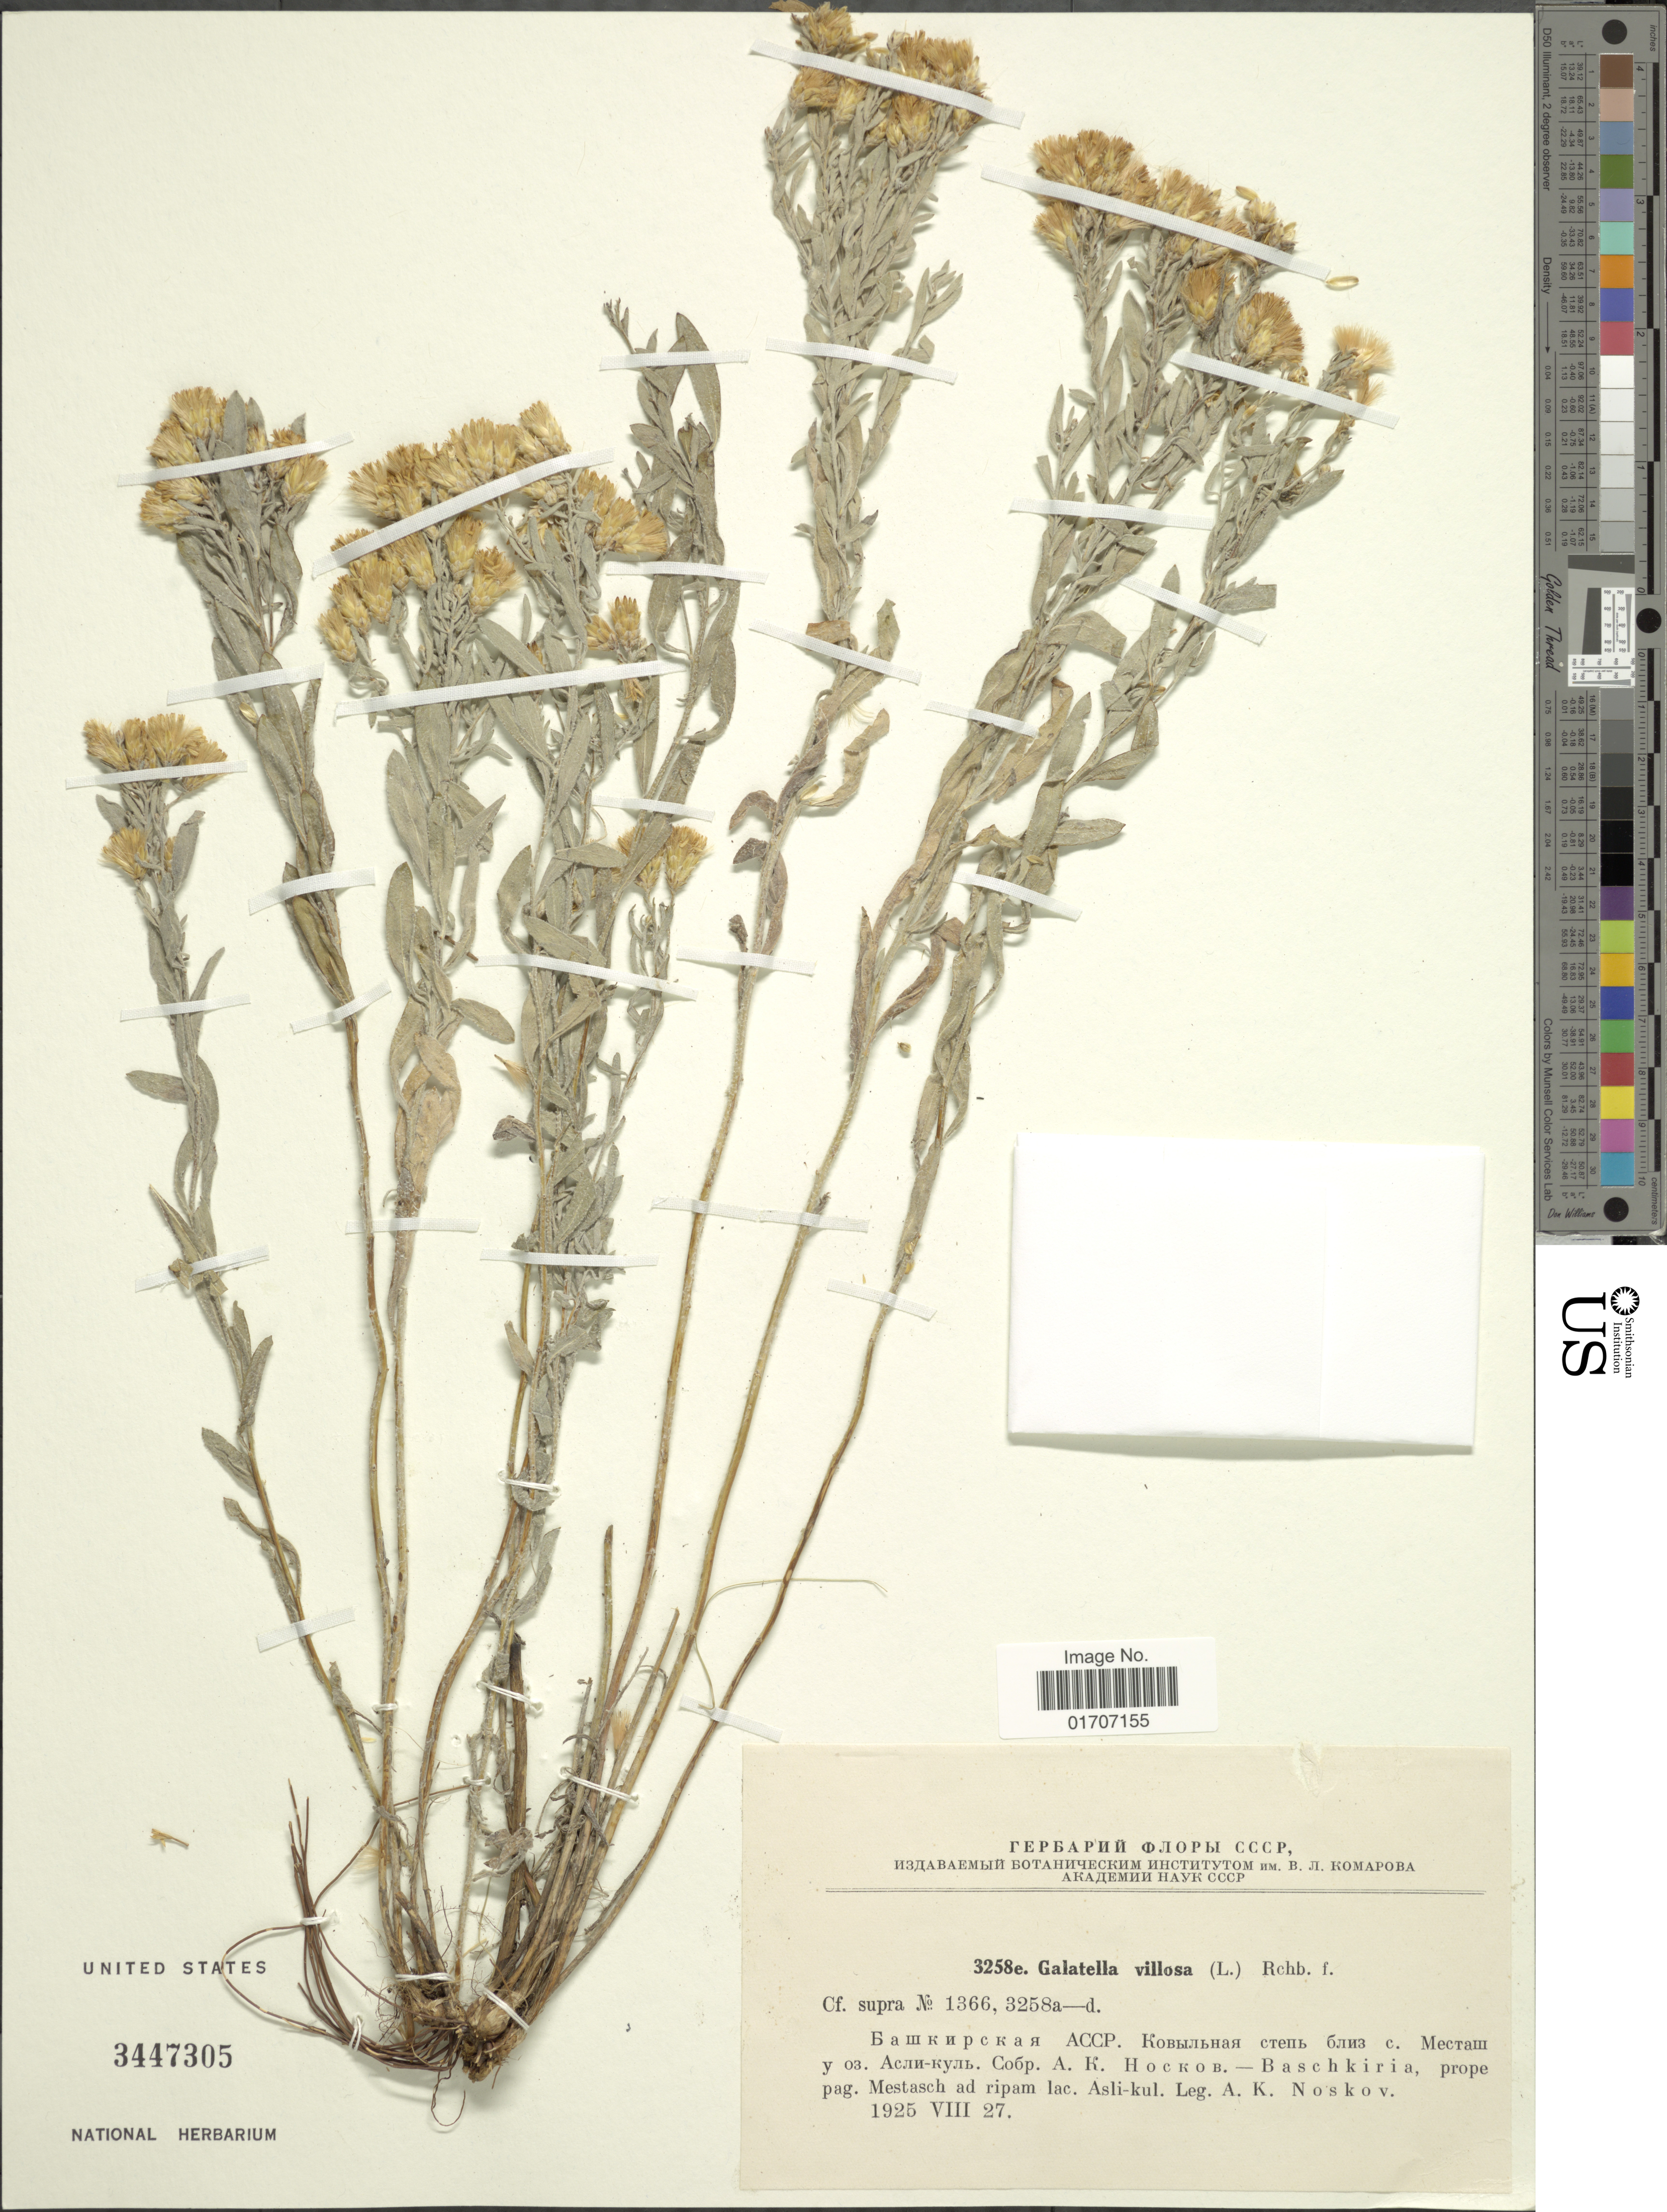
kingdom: Plantae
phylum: Tracheophyta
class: Magnoliopsida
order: Asterales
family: Asteraceae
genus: Galatella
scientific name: Galatella villosa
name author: (L.) Rchb. f.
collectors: A. Noskov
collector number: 1366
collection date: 1925-08-27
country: Russian Federation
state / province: Bashkortostan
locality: prope pag, Mestasch ad lac. Asli-kul.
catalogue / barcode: US 3447305